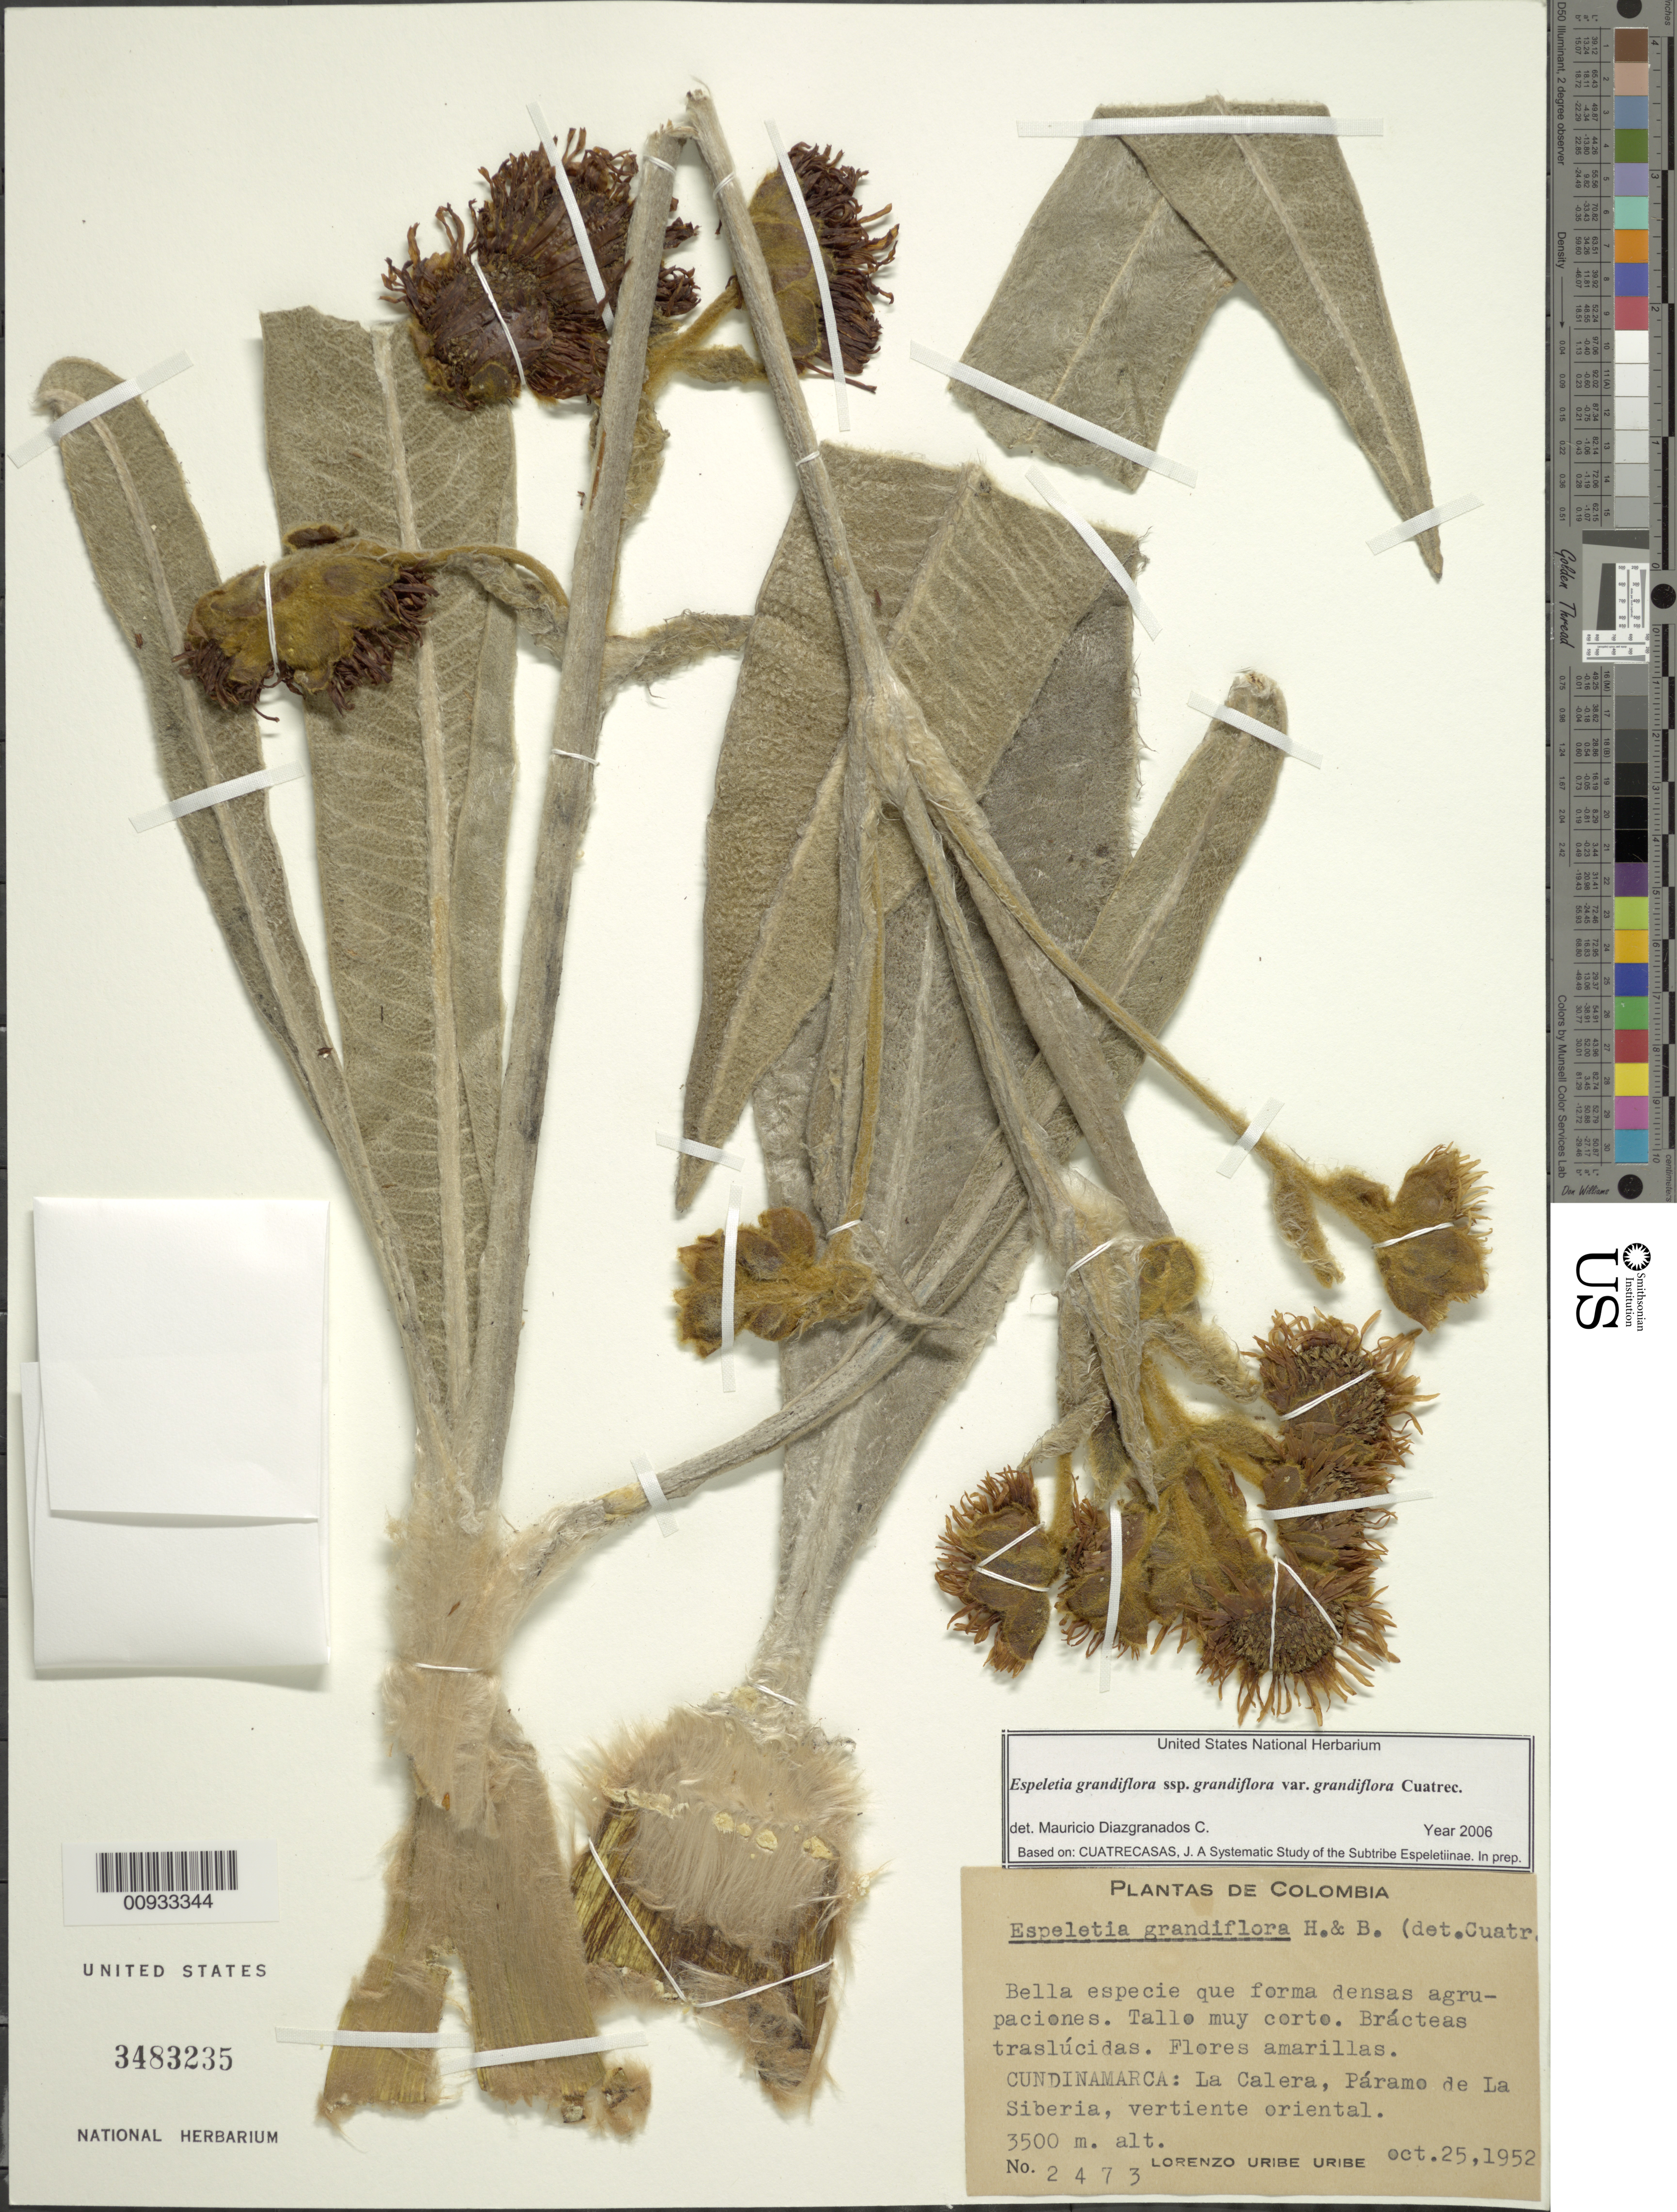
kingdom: Plantae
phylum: Tracheophyta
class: Magnoliopsida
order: Asterales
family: Asteraceae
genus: Espeletia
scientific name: Espeletia grandiflora subsp. grandiflora var. grandiflora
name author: Humb. & Bonpl.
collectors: L. Uribe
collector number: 2473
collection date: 1952-10-25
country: Colombia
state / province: Cundinamarca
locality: La Calera, Paramo de La Siberia, vertiente oriental.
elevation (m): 3500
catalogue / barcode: US 3483235